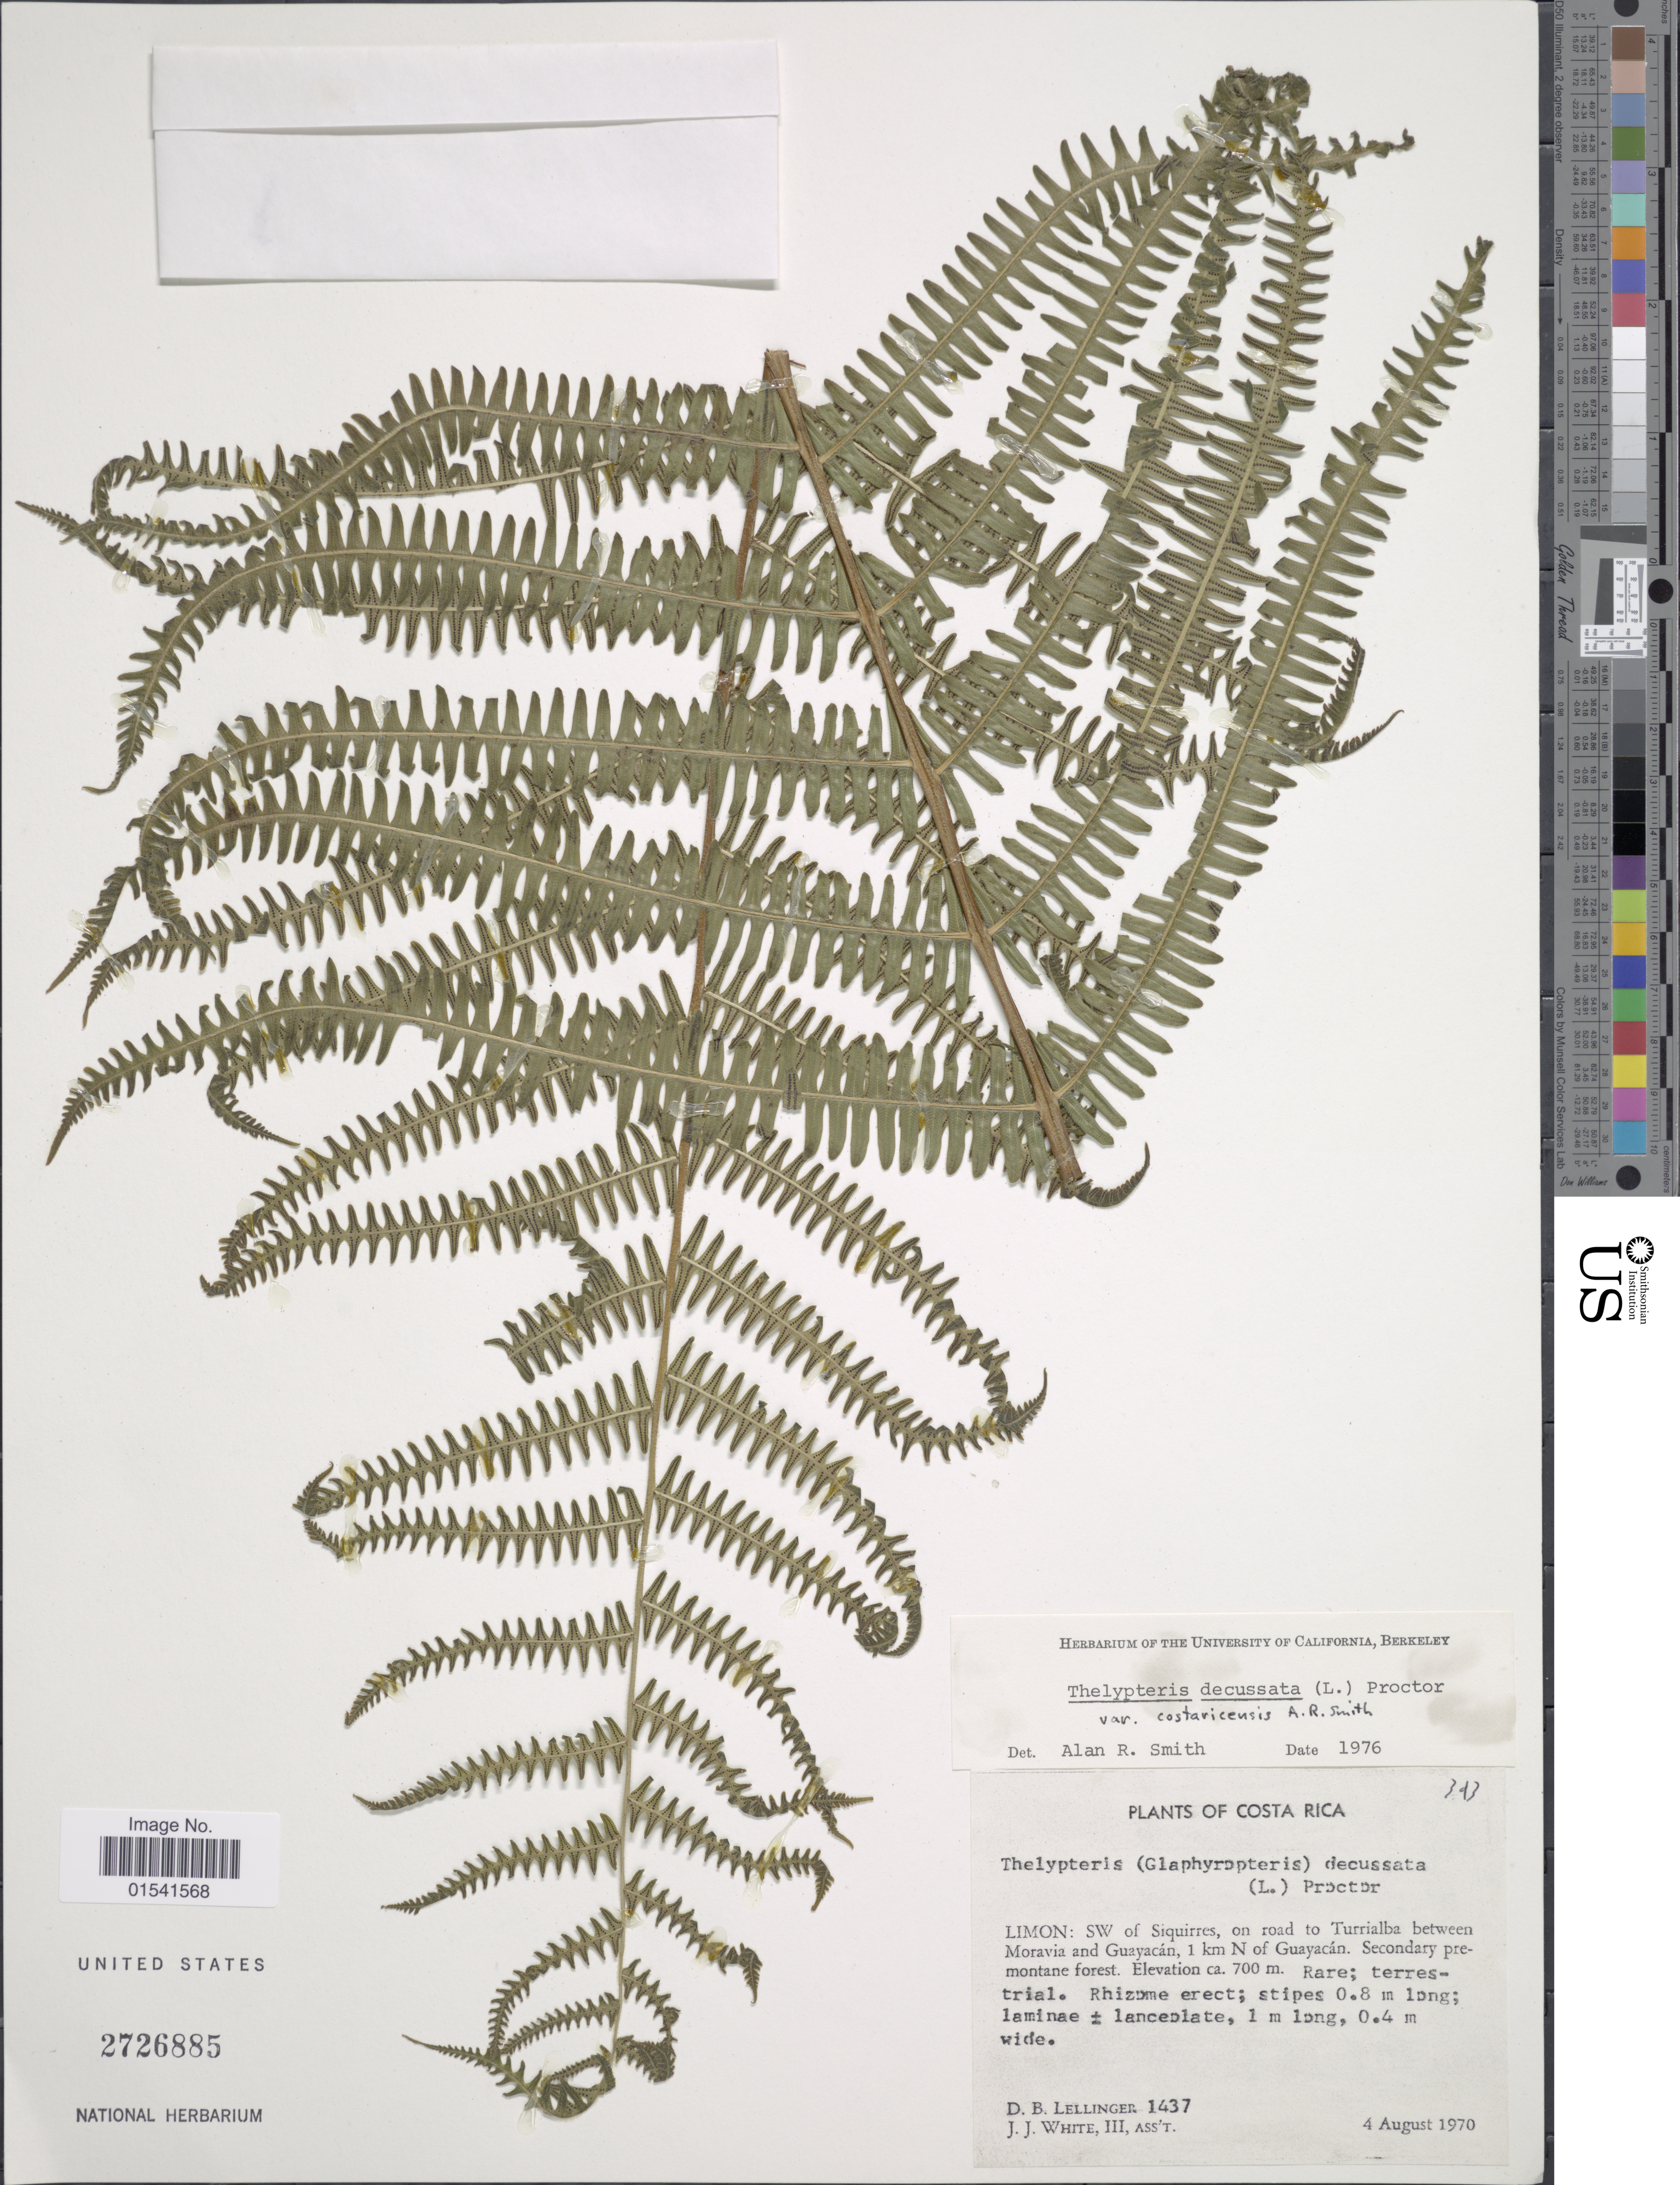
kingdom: Plantae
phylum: Tracheophyta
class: Polypodiopsida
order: Polypodiales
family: Thelypteridaceae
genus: Steiropteris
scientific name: Steiropteris decussata (L.) comb. nov., ined. 2015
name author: (L.)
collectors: D. B. Lellinger & J. J. White III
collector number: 1437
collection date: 1970-08-04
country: Costa Rica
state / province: Limón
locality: SW of Siquirres, on road to Turrialba between Moravia and Guayacán, 1 km N of Guayacán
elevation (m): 700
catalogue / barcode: US 2726885